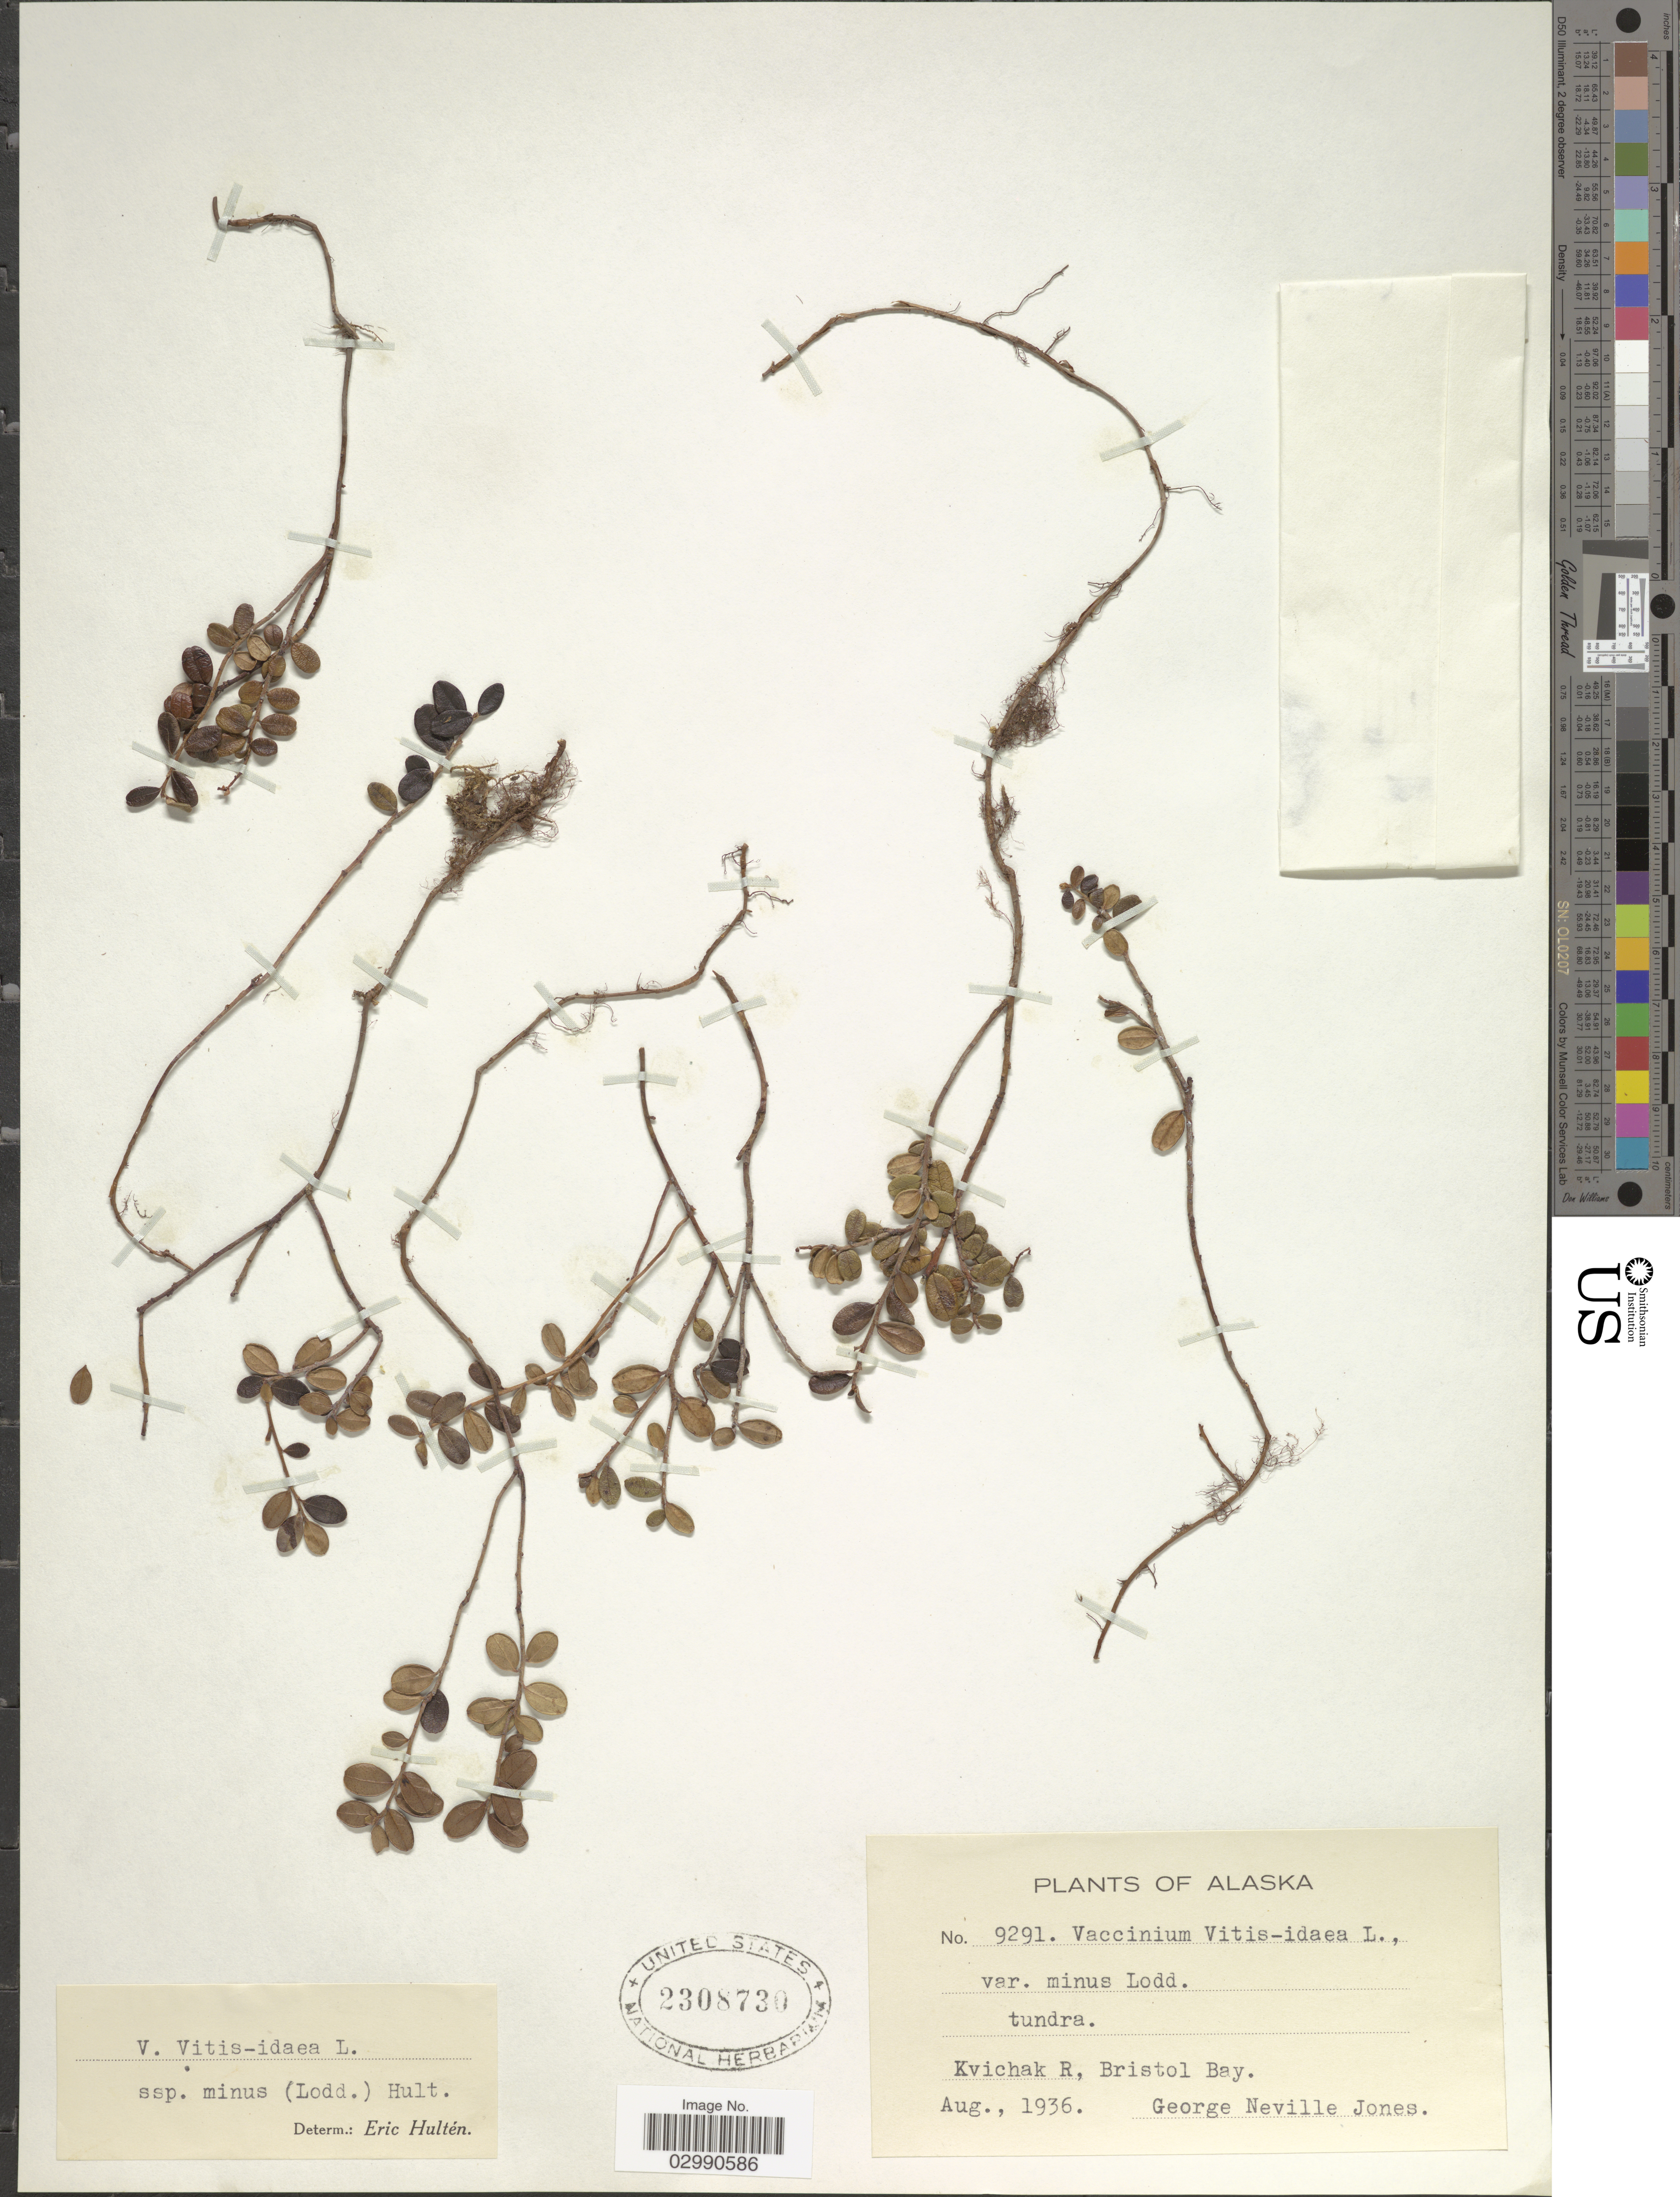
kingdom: Plantae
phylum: Tracheophyta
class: Magnoliopsida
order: Ericales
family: Ericaceae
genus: Vaccinium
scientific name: Vaccinium vitis-idaea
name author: L.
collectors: G. N. Jones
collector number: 9291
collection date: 1936-08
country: United States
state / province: Alaska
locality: Kvichak R, Bristol Bay.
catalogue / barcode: US 2308730